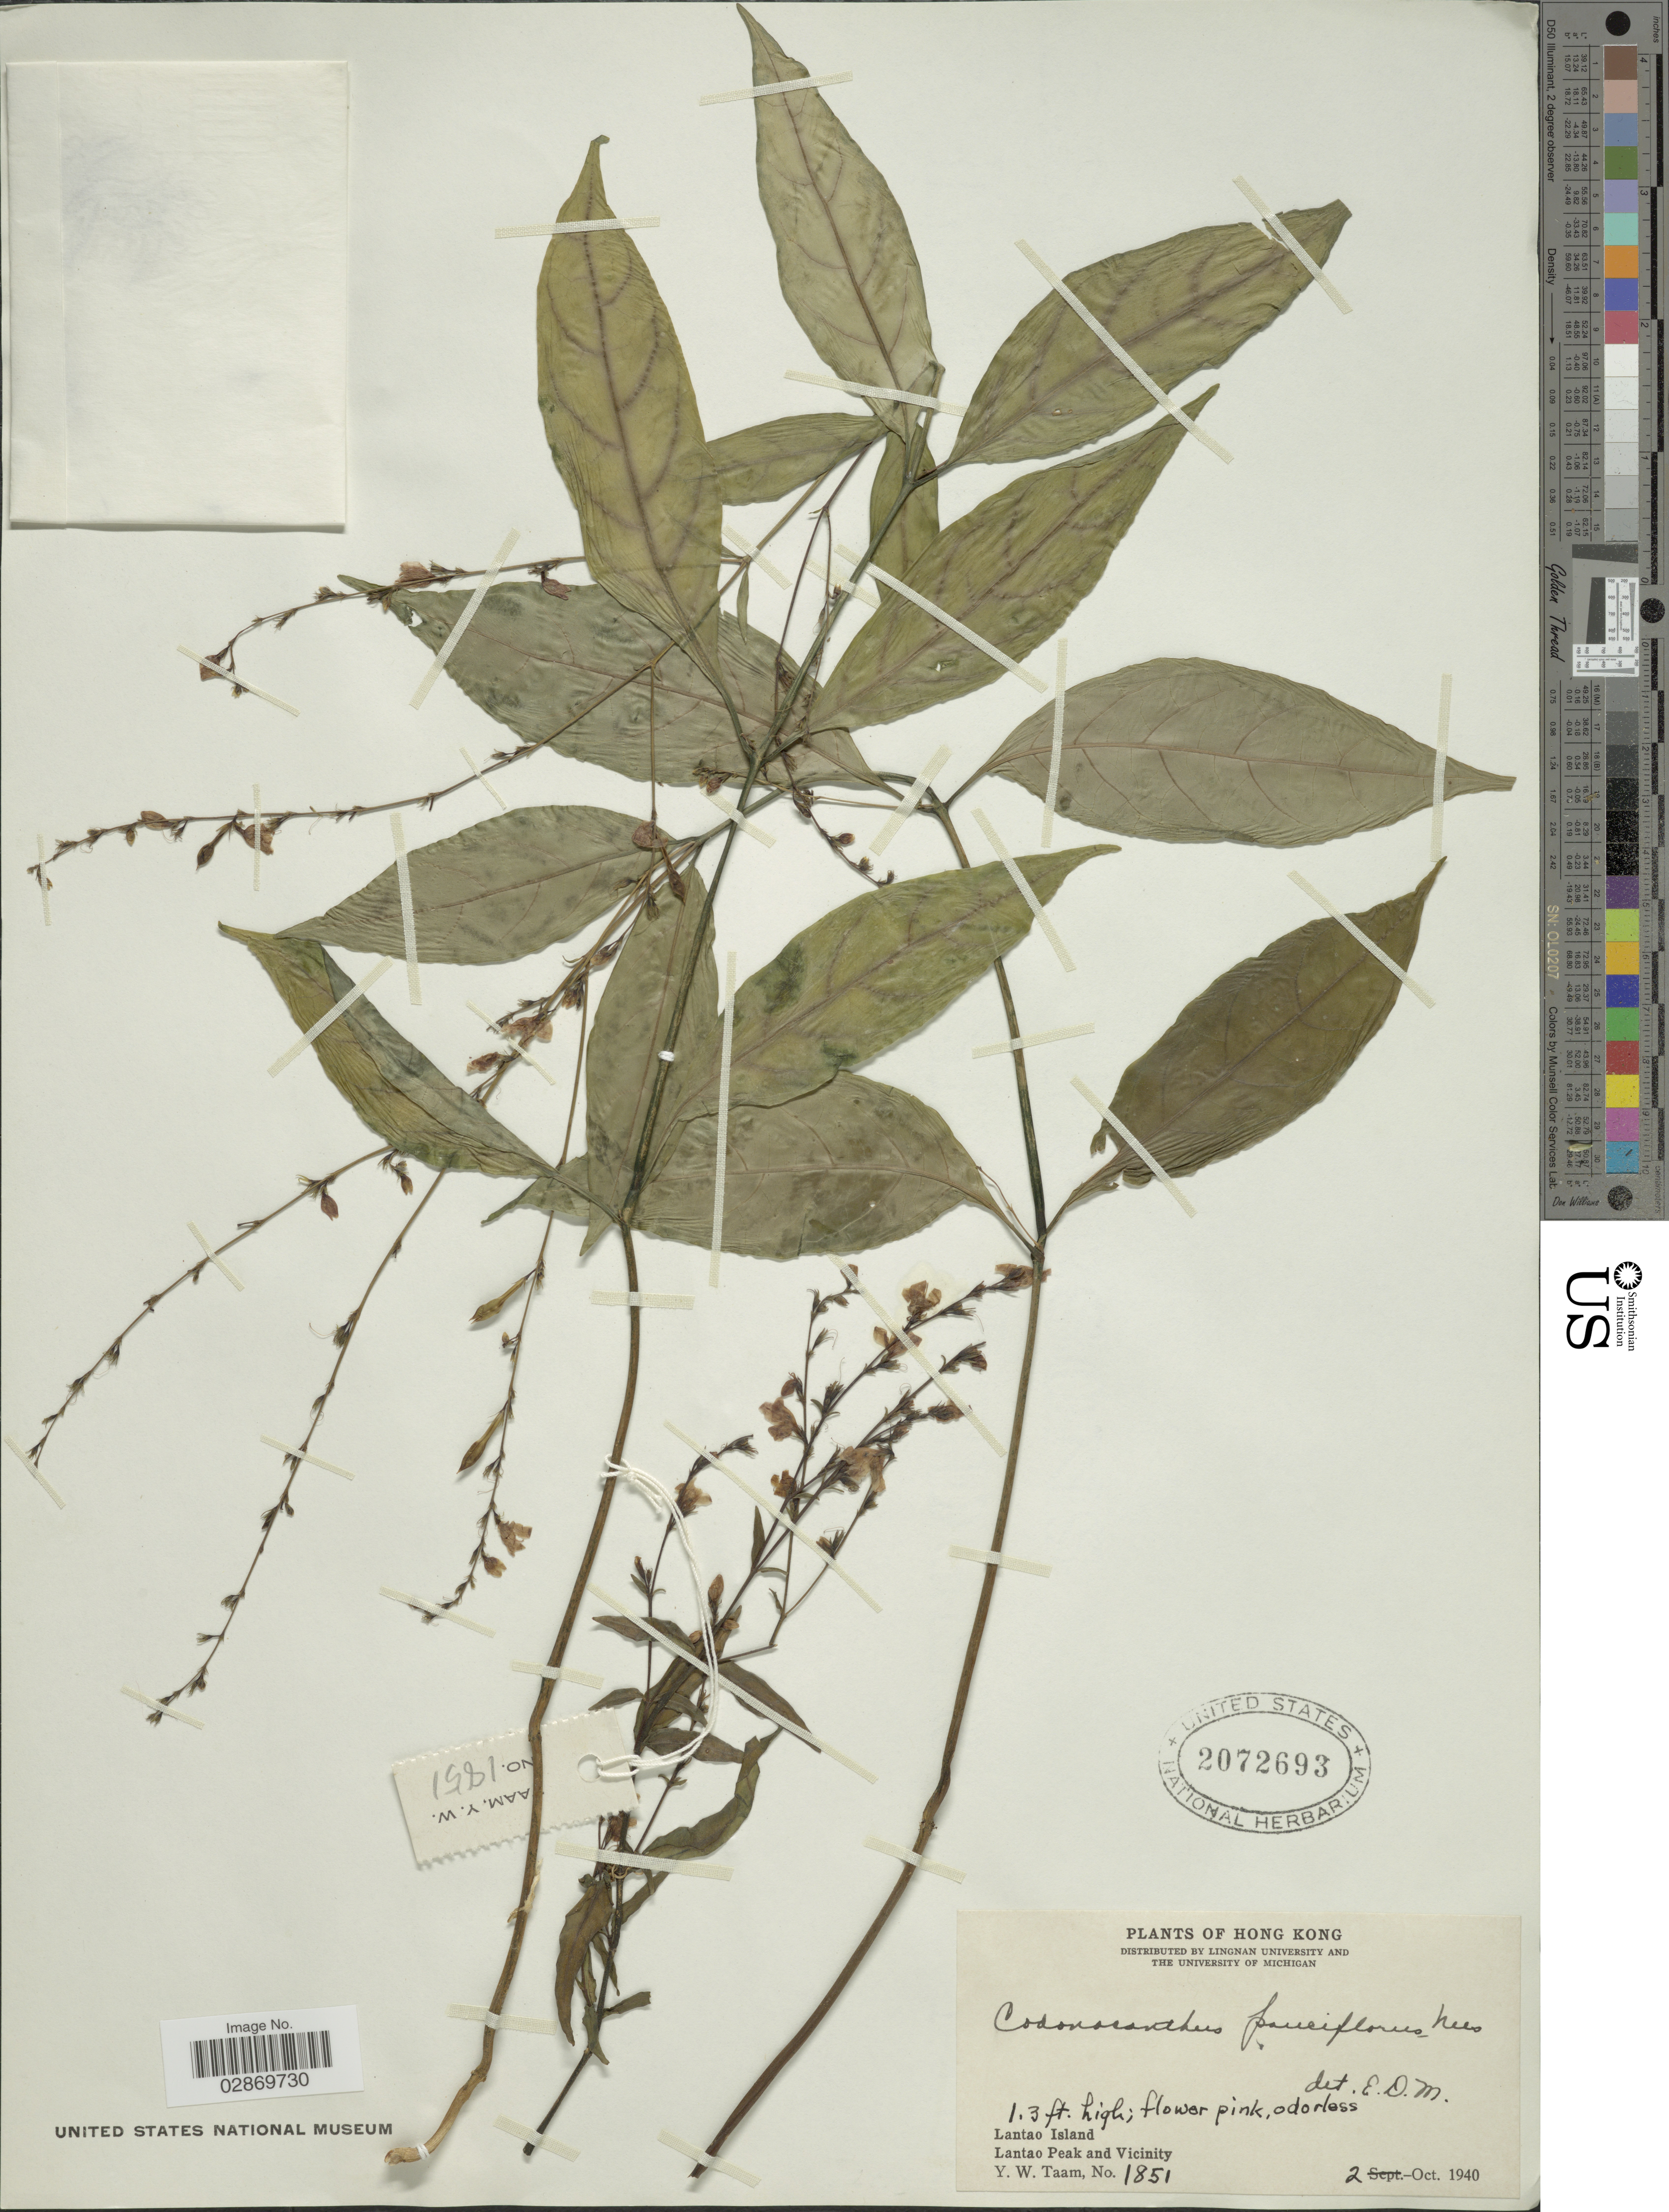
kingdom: Plantae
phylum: Tracheophyta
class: Magnoliopsida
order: Lamiales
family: Acanthaceae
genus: Codonacanthus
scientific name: Codonacanthus pauciflorus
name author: (Nees) Nees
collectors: Y. W. Taam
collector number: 1851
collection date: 1940-10-02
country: China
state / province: Hong Kong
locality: Lantao Island, Lantao Peak and Vicinity.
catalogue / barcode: US 2072693